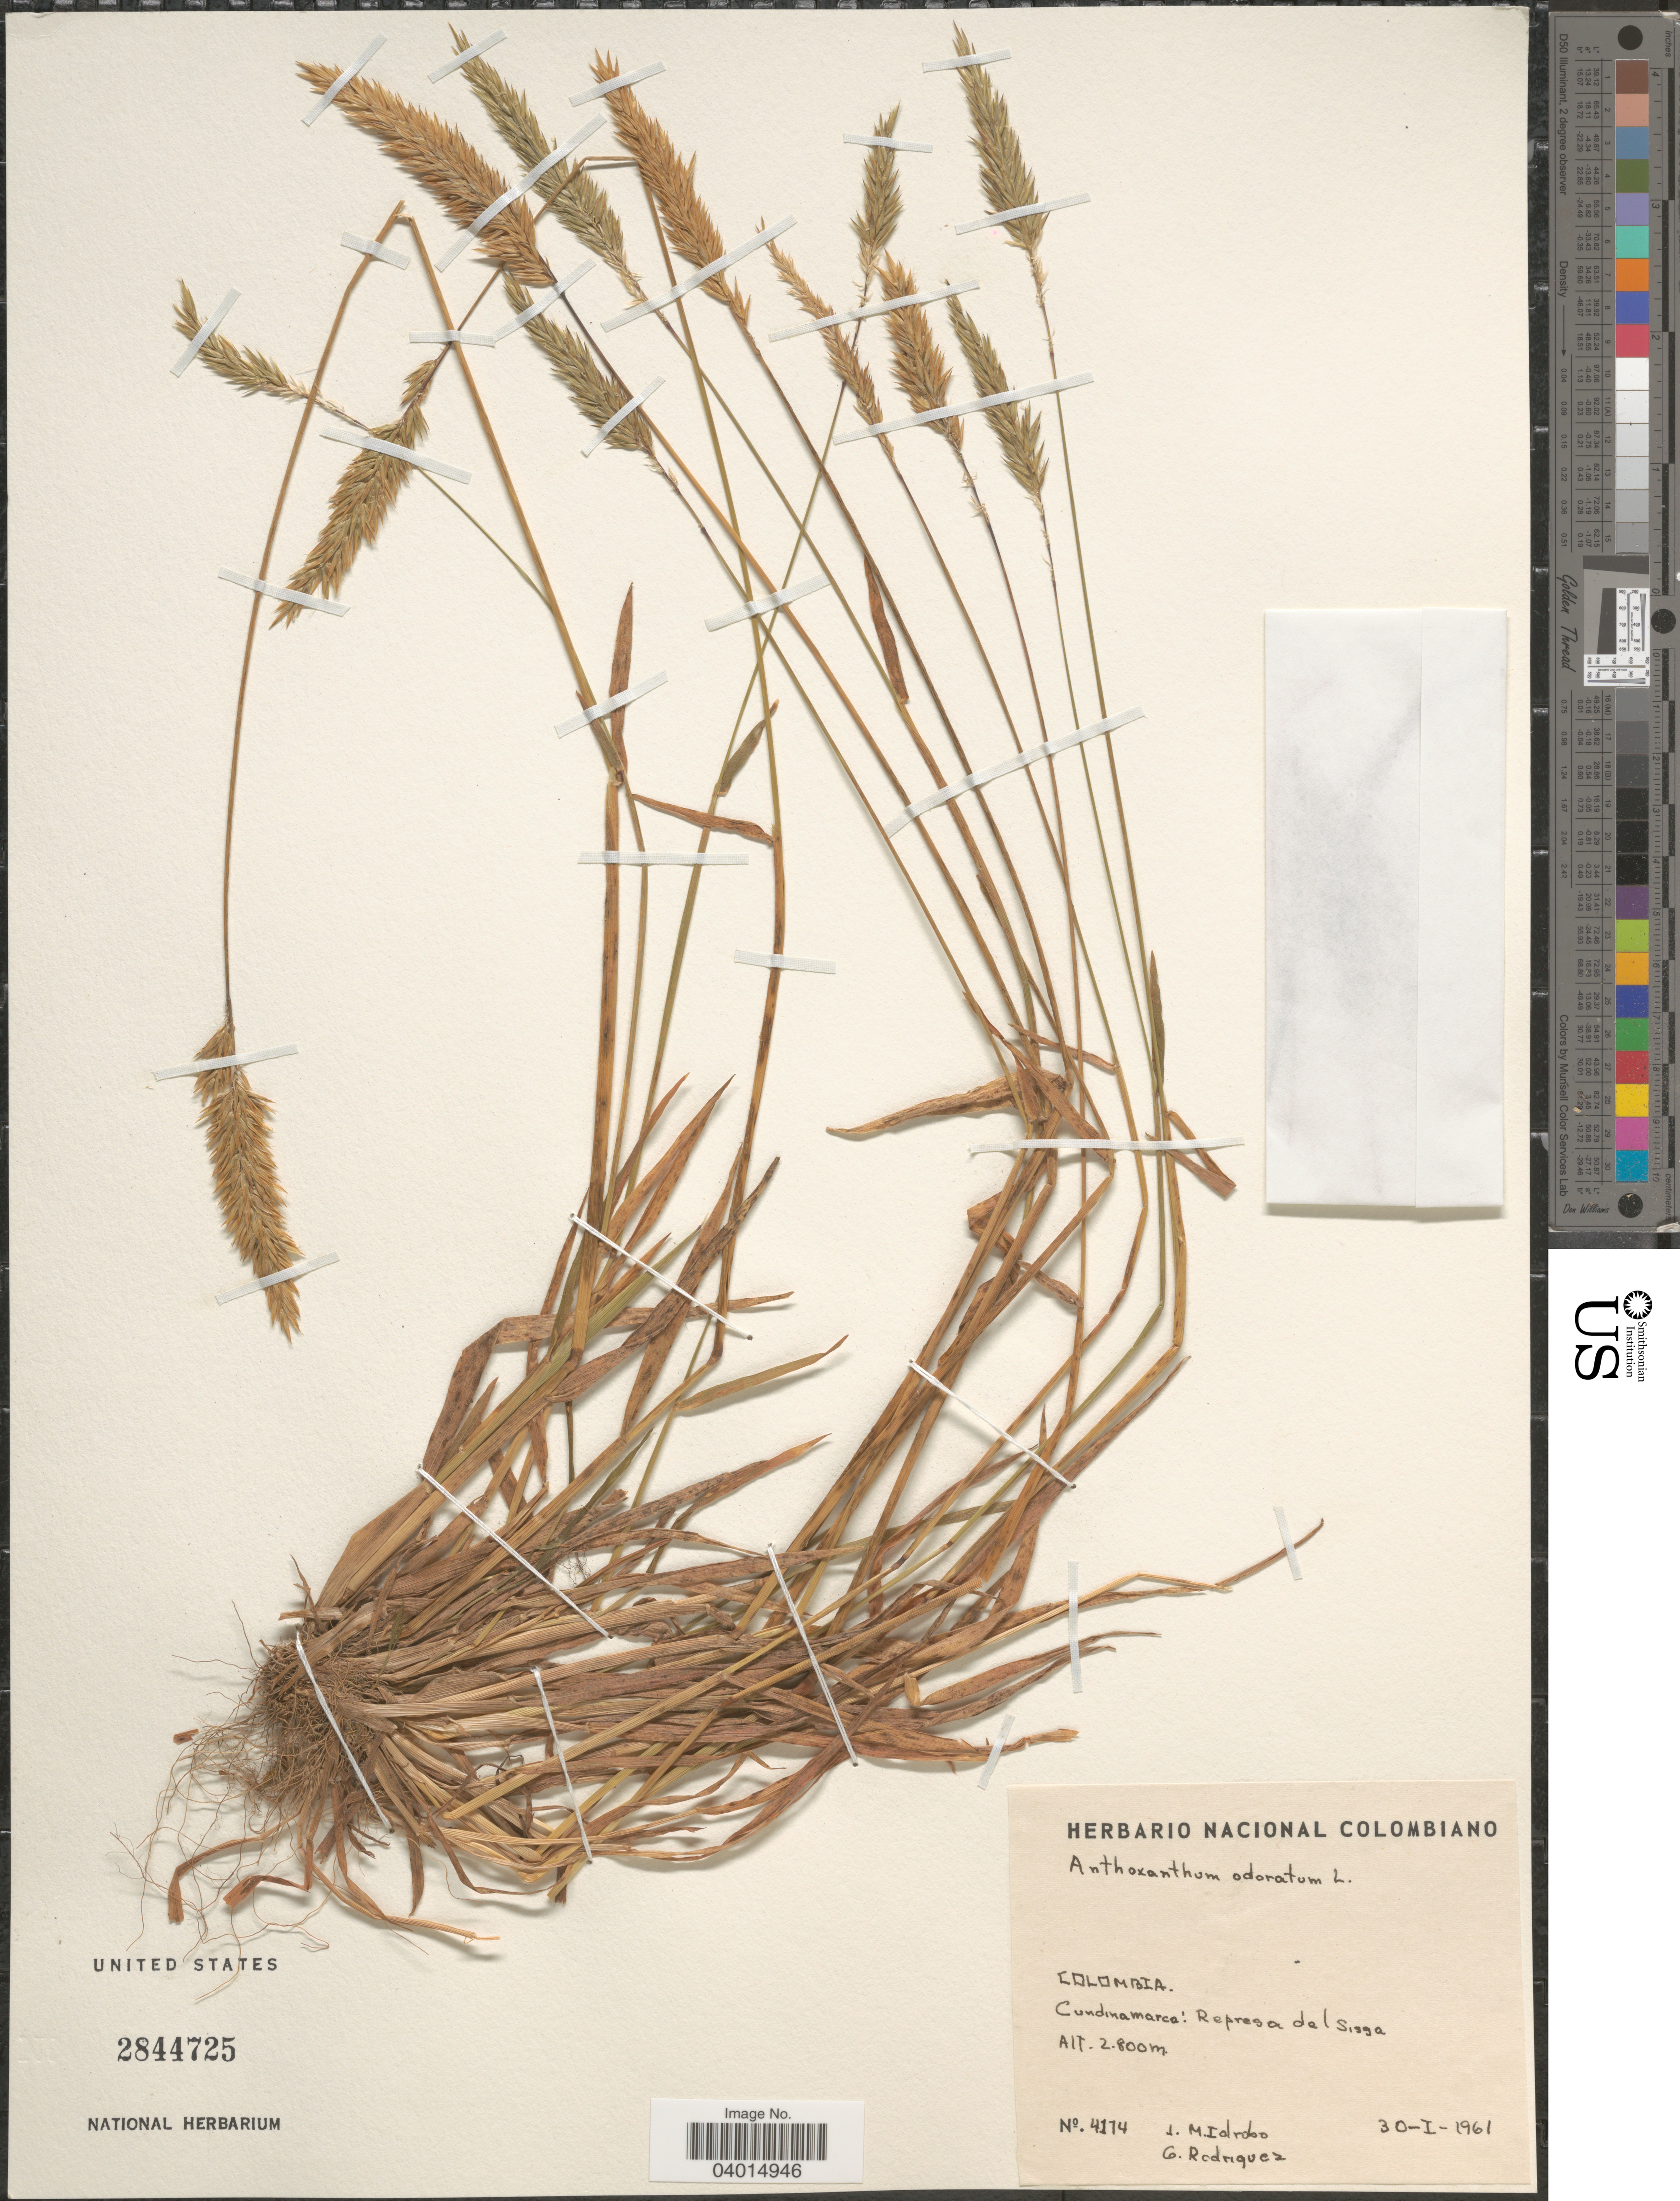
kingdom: Plantae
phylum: Tracheophyta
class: Liliopsida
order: Poales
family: Poaceae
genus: Anthoxanthum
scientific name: Anthoxanthum odoratum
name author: L.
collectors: J. M. Idrobo & G. Rodriguez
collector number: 4174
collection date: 1961-01-30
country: Colombia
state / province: Cundinamarca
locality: Represa del Sigga.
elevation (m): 2800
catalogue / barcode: US 2844725